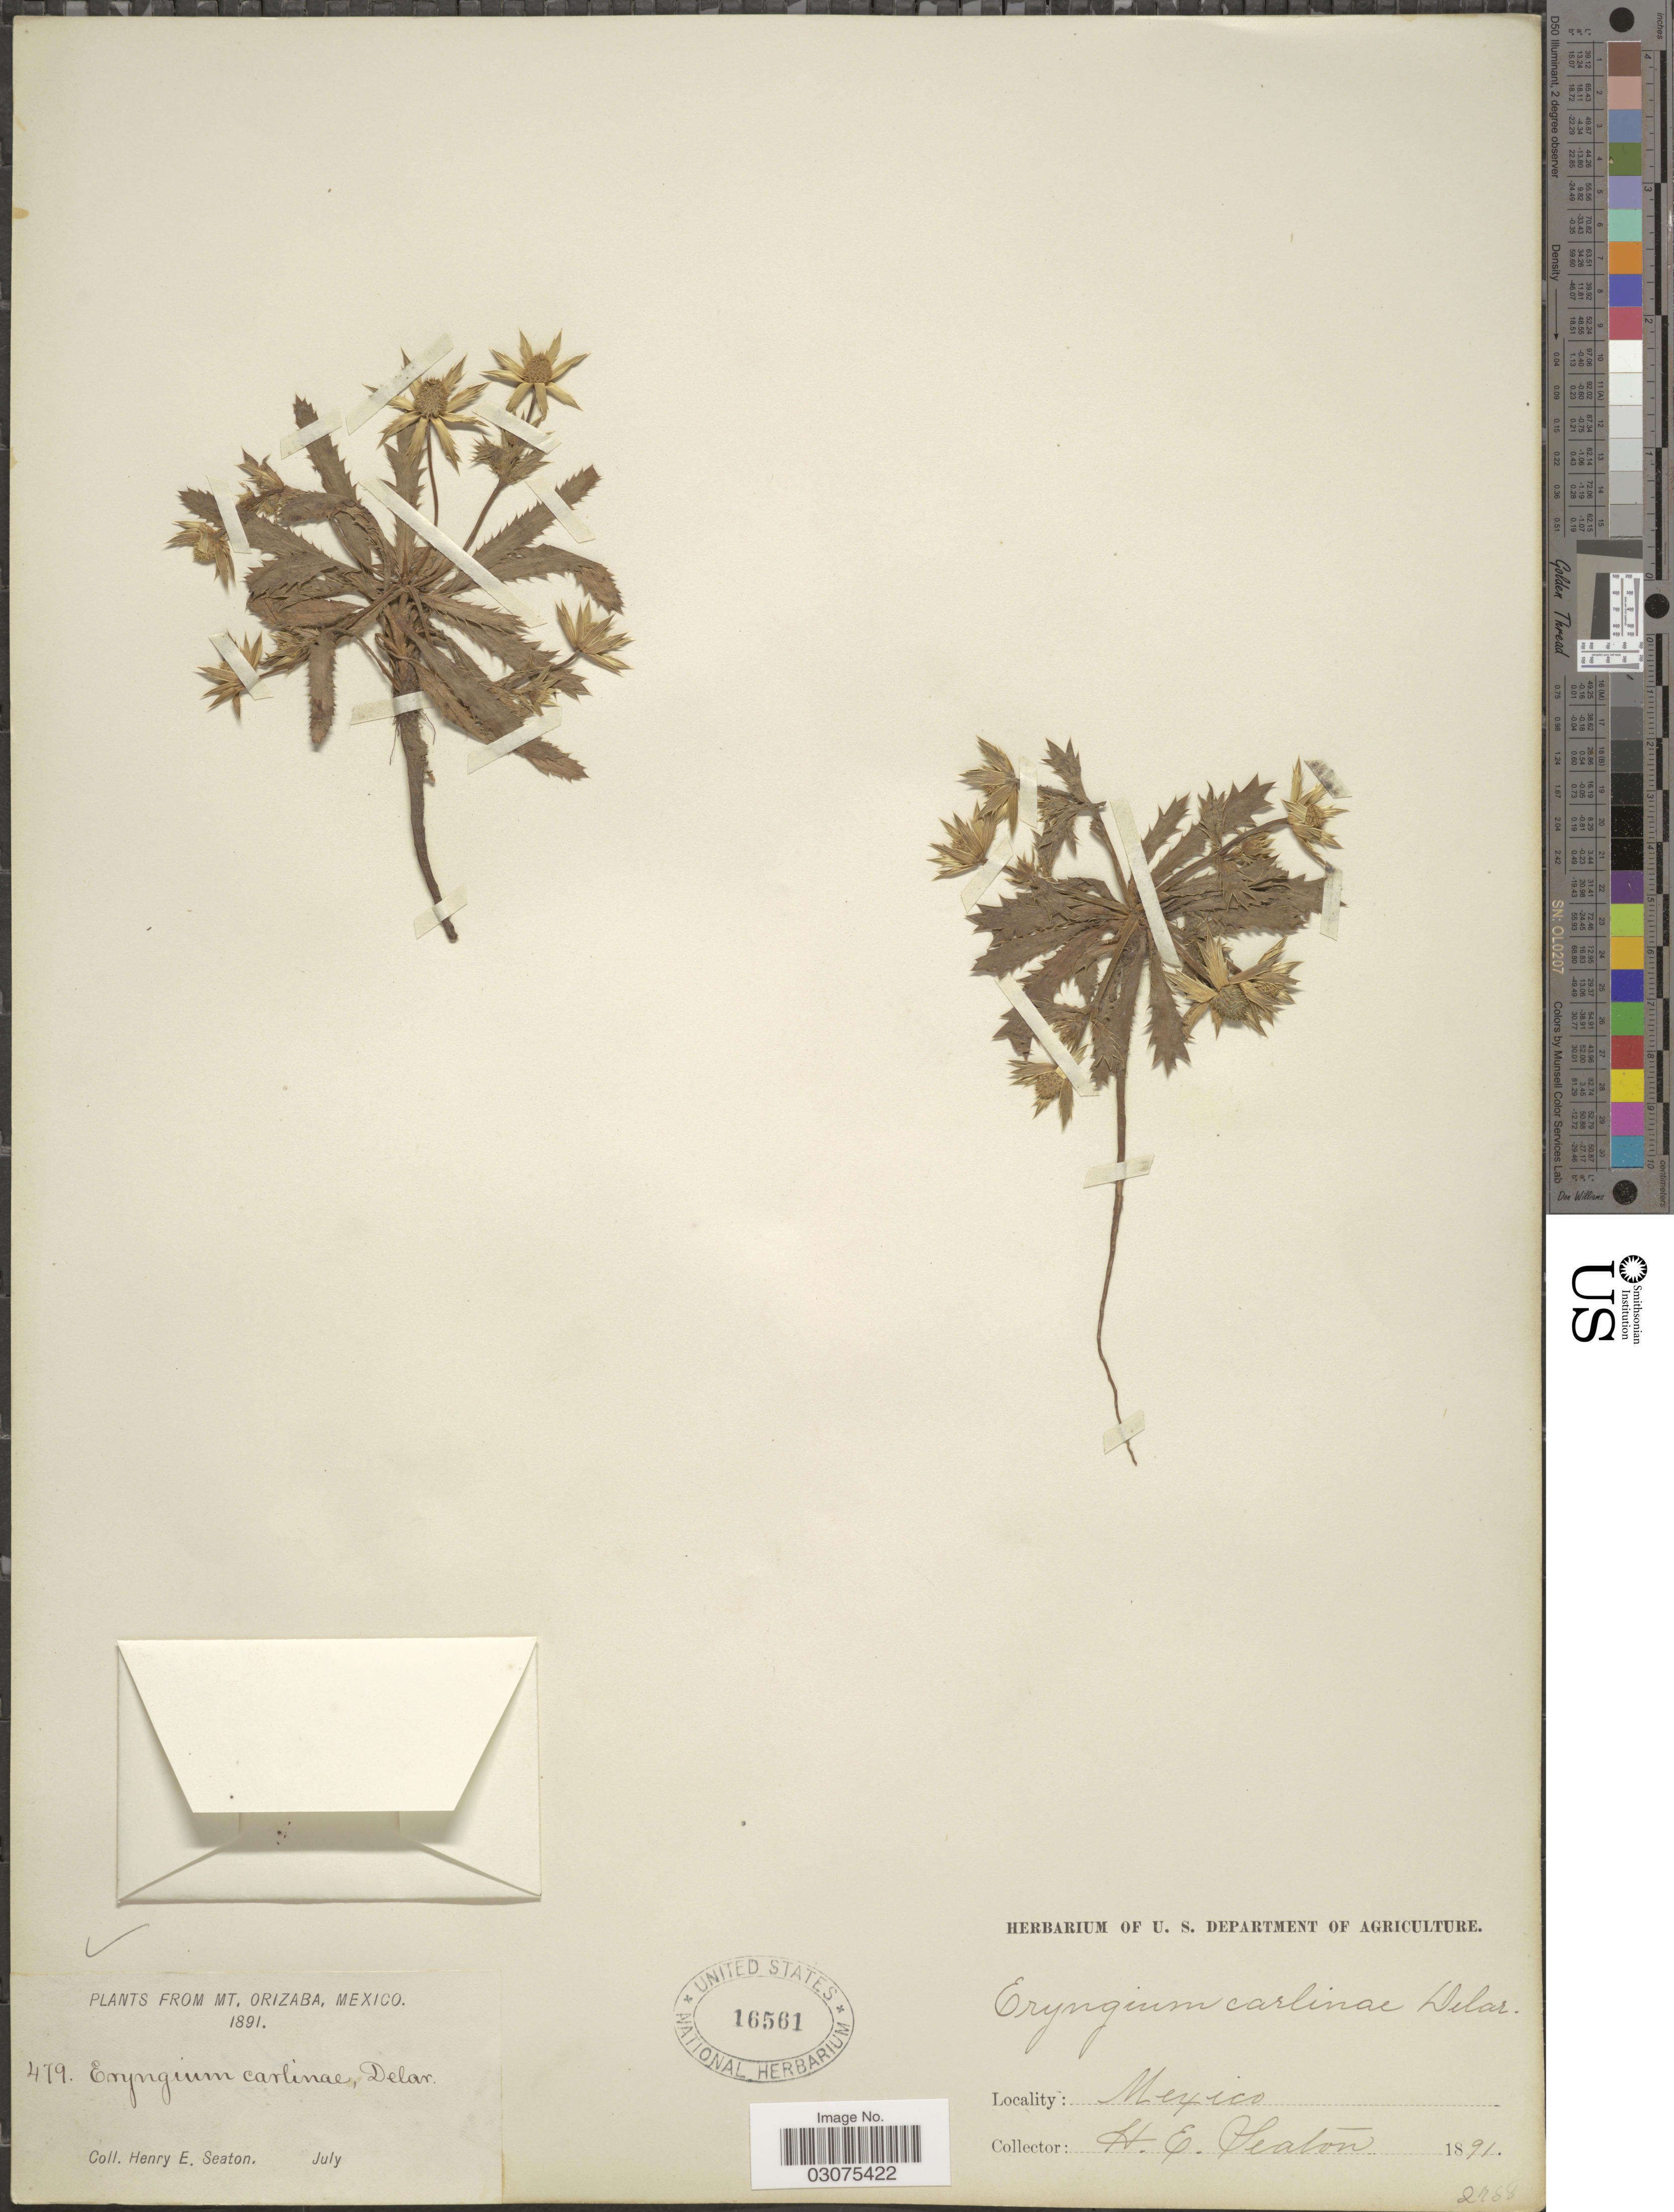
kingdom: Plantae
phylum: Tracheophyta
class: Magnoliopsida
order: Apiales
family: Apiaceae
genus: Eryngium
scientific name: Eryngium carlinae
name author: F. Delaroche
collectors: H. E. Seaton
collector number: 479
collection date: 1891-07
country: Mexico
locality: Mt. Orizaba.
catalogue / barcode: US 16561